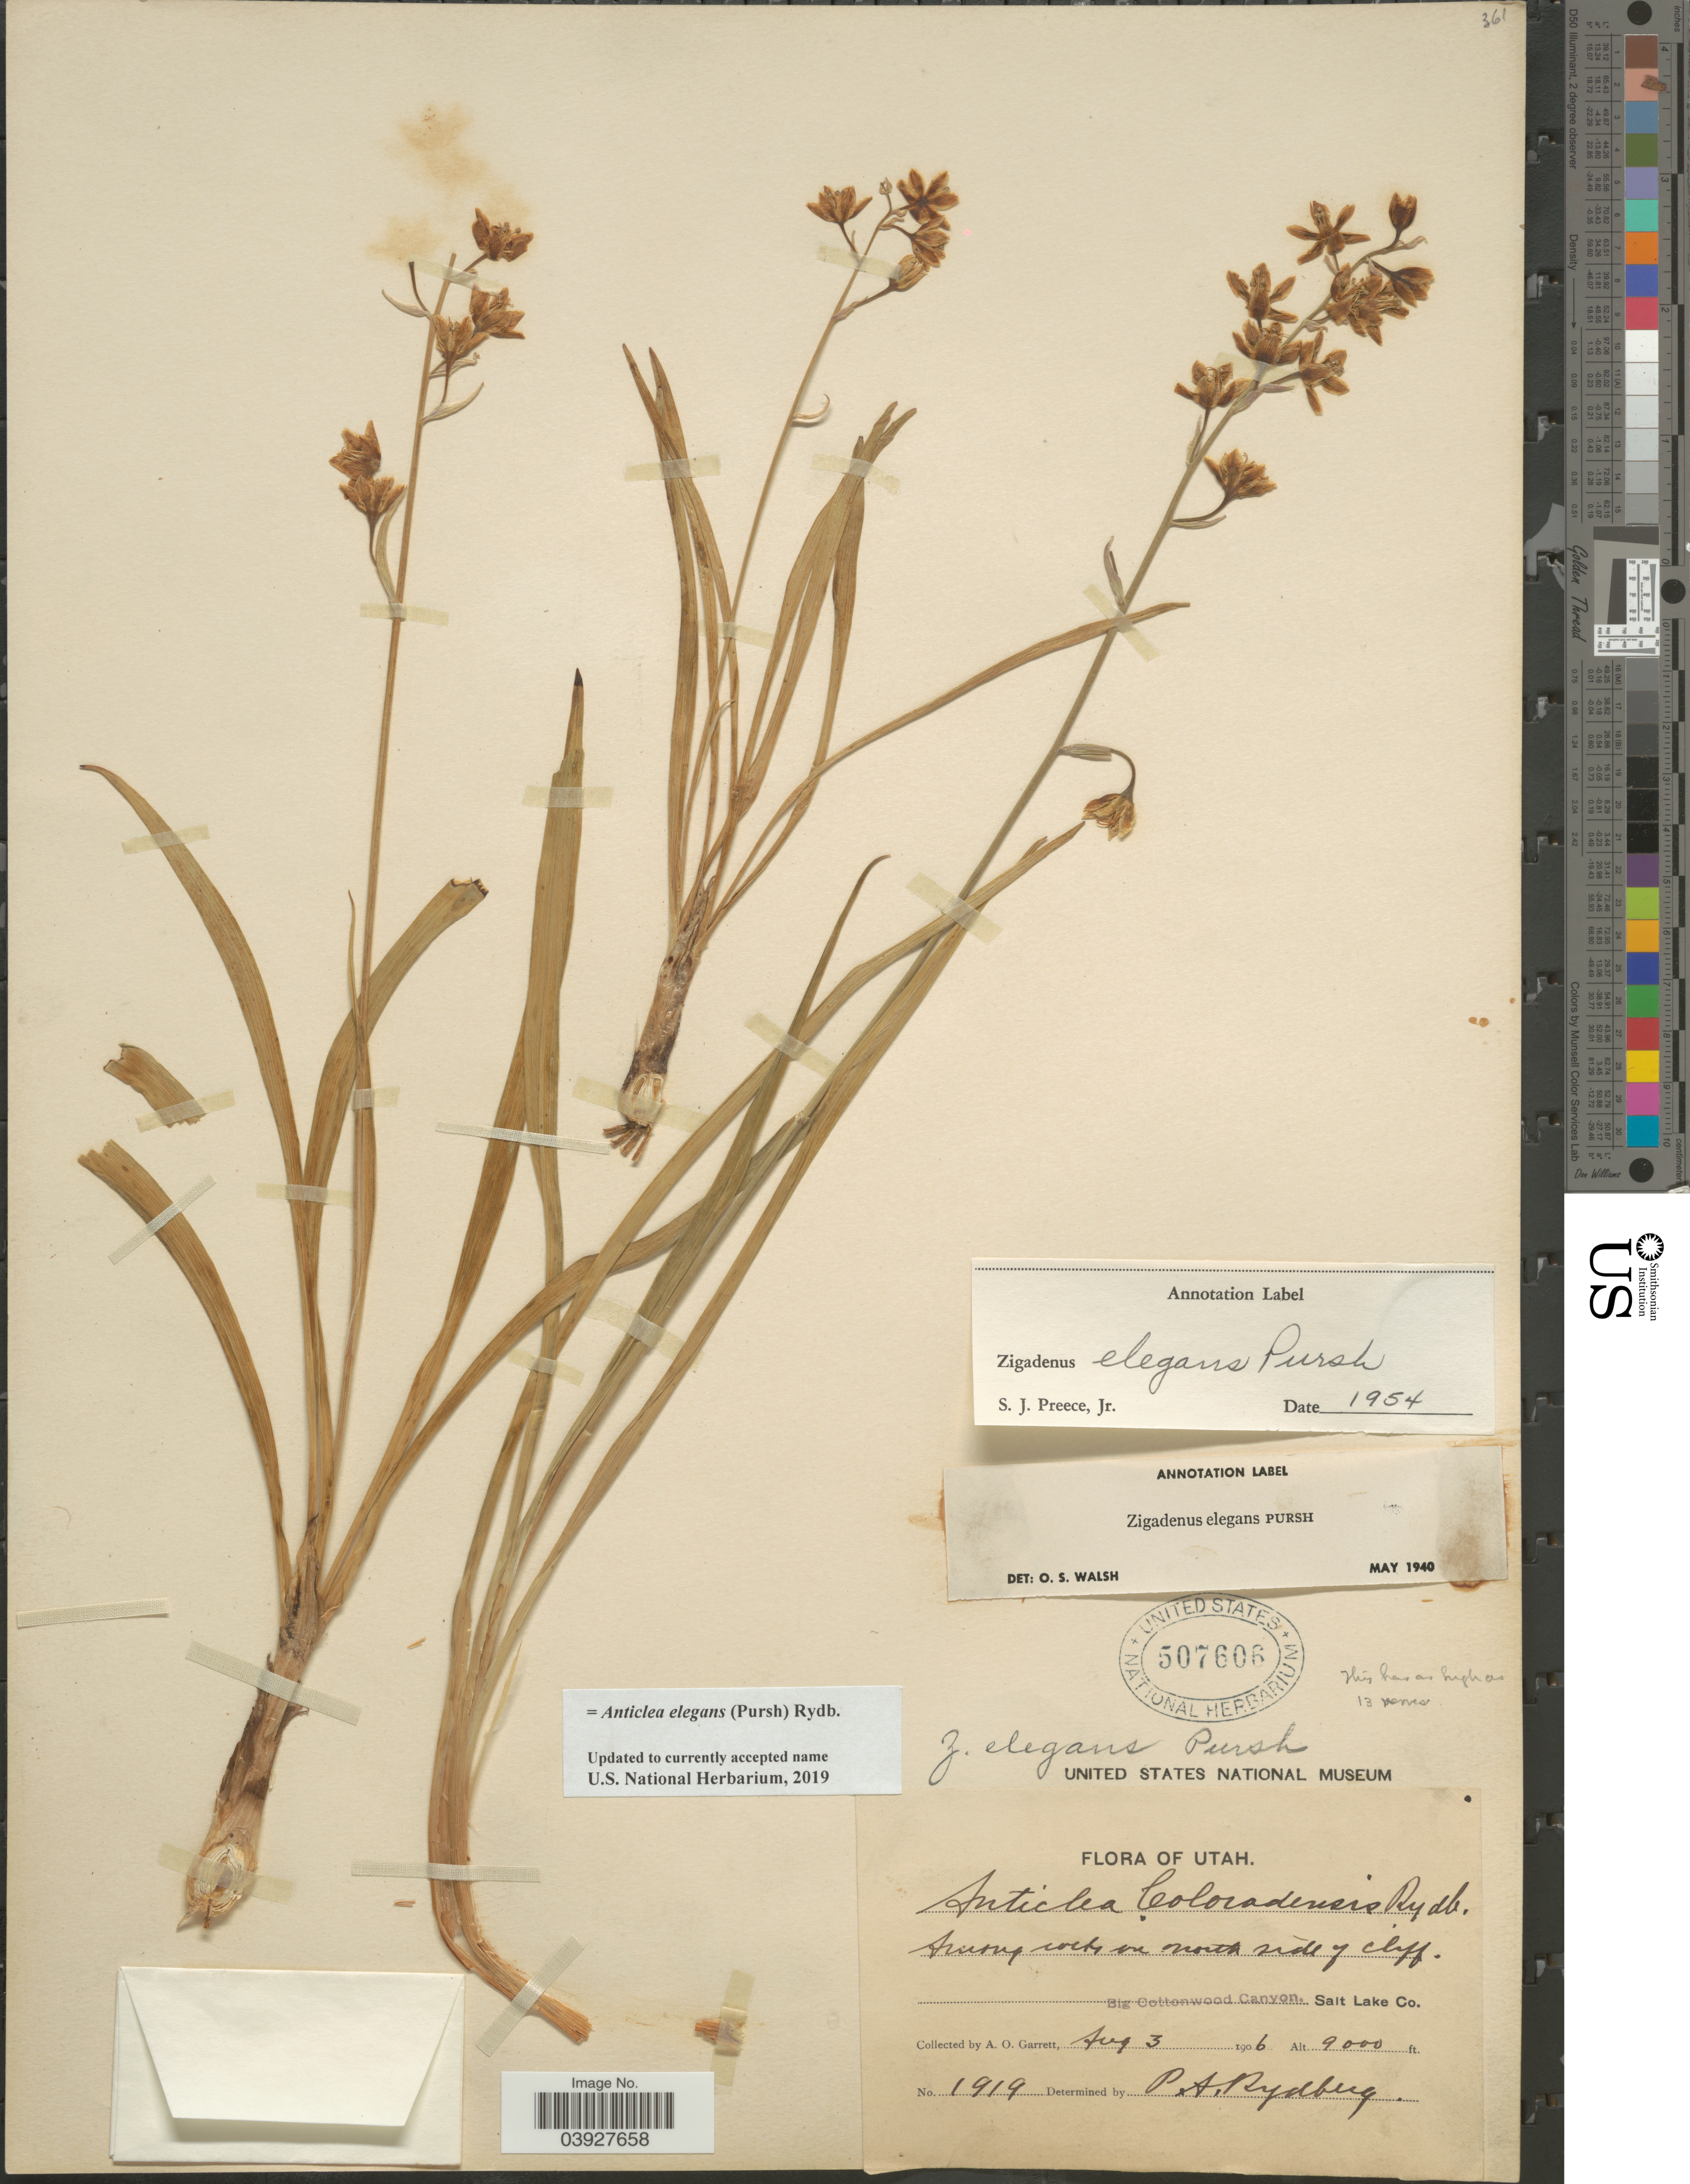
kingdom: Plantae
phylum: Tracheophyta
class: Liliopsida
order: Liliales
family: Melanthiaceae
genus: Anticlea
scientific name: Anticlea elegans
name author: (Pursh) Rydb.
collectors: A. O. Garrett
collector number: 1919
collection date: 1906-08-03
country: United States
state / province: Utah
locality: Among rocks on north side of cliff. Big Cottonwood Canyon. Salt Lake Co.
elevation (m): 2743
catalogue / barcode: US 507606